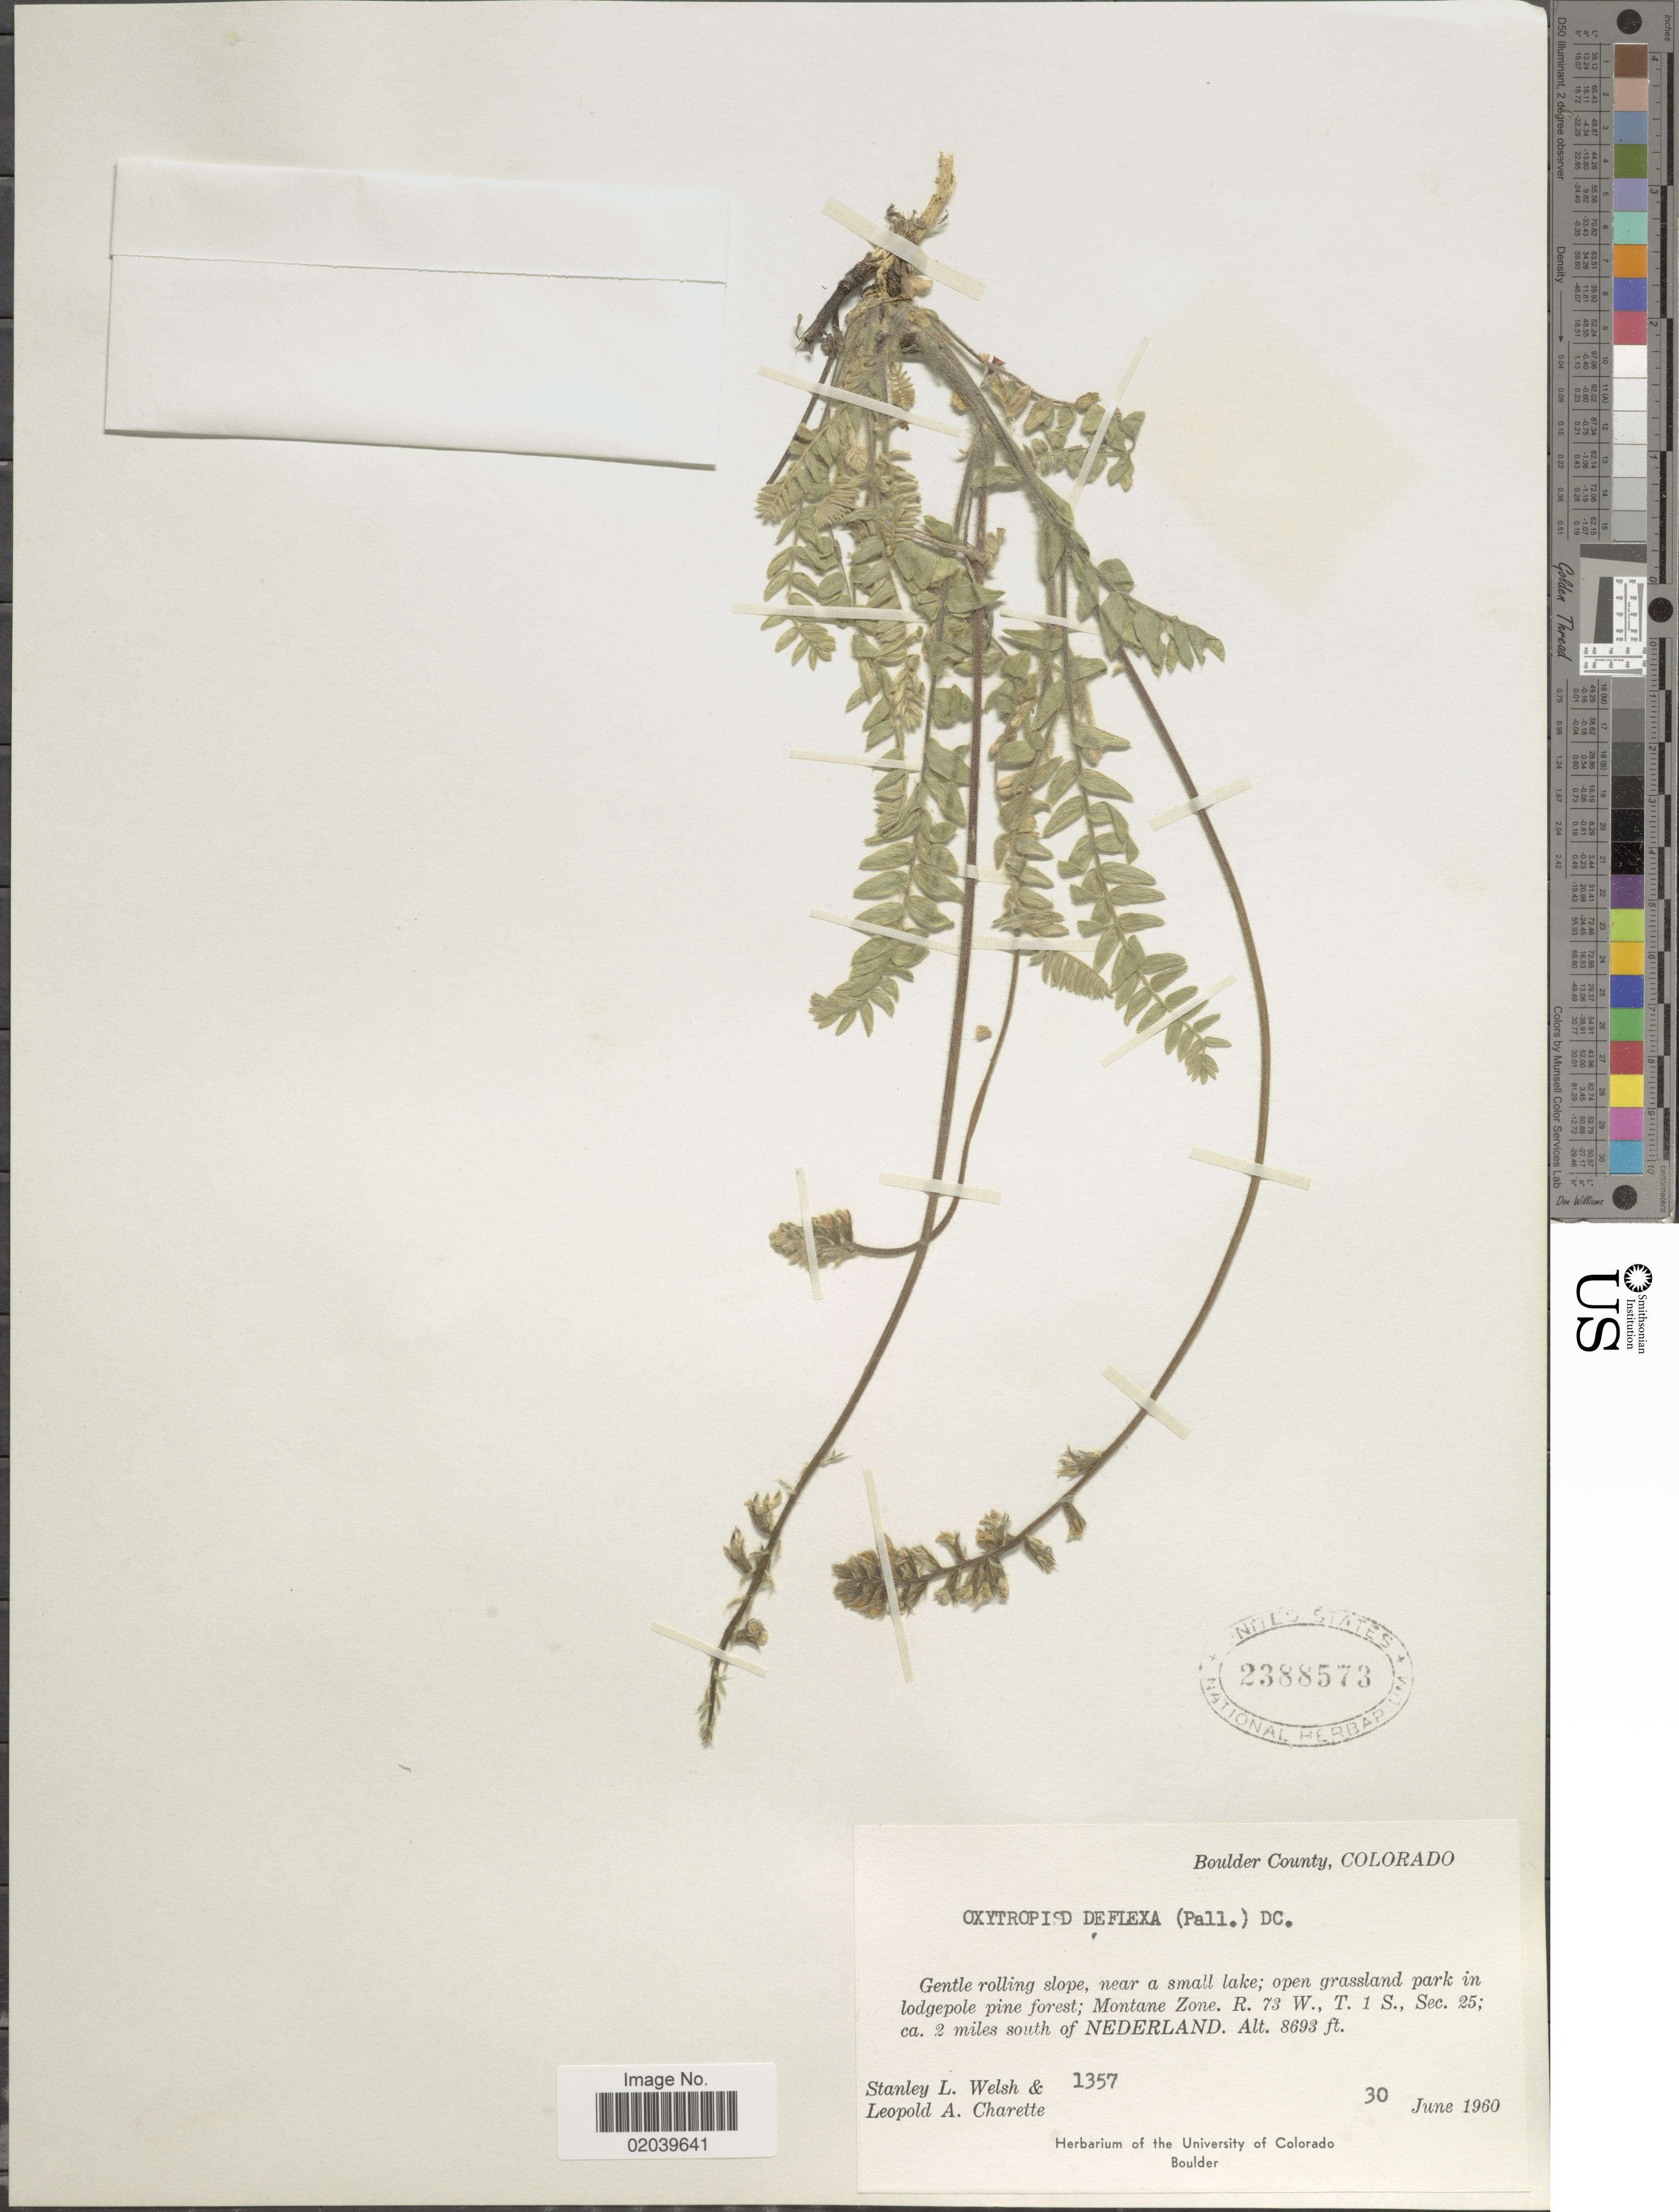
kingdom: Plantae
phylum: Tracheophyta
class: Magnoliopsida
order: Fabales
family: Fabaceae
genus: Oxytropis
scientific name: Oxytropis deflexa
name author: (Pall.) DC.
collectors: S. Welsh & L. A. Charette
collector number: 1357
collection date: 1960-06-30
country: United States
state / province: Colorado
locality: Boulder County, Montane Zone W., T. 1 S., Sec. 25: 2 miles south of Nederland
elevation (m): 2650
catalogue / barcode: US 2388573